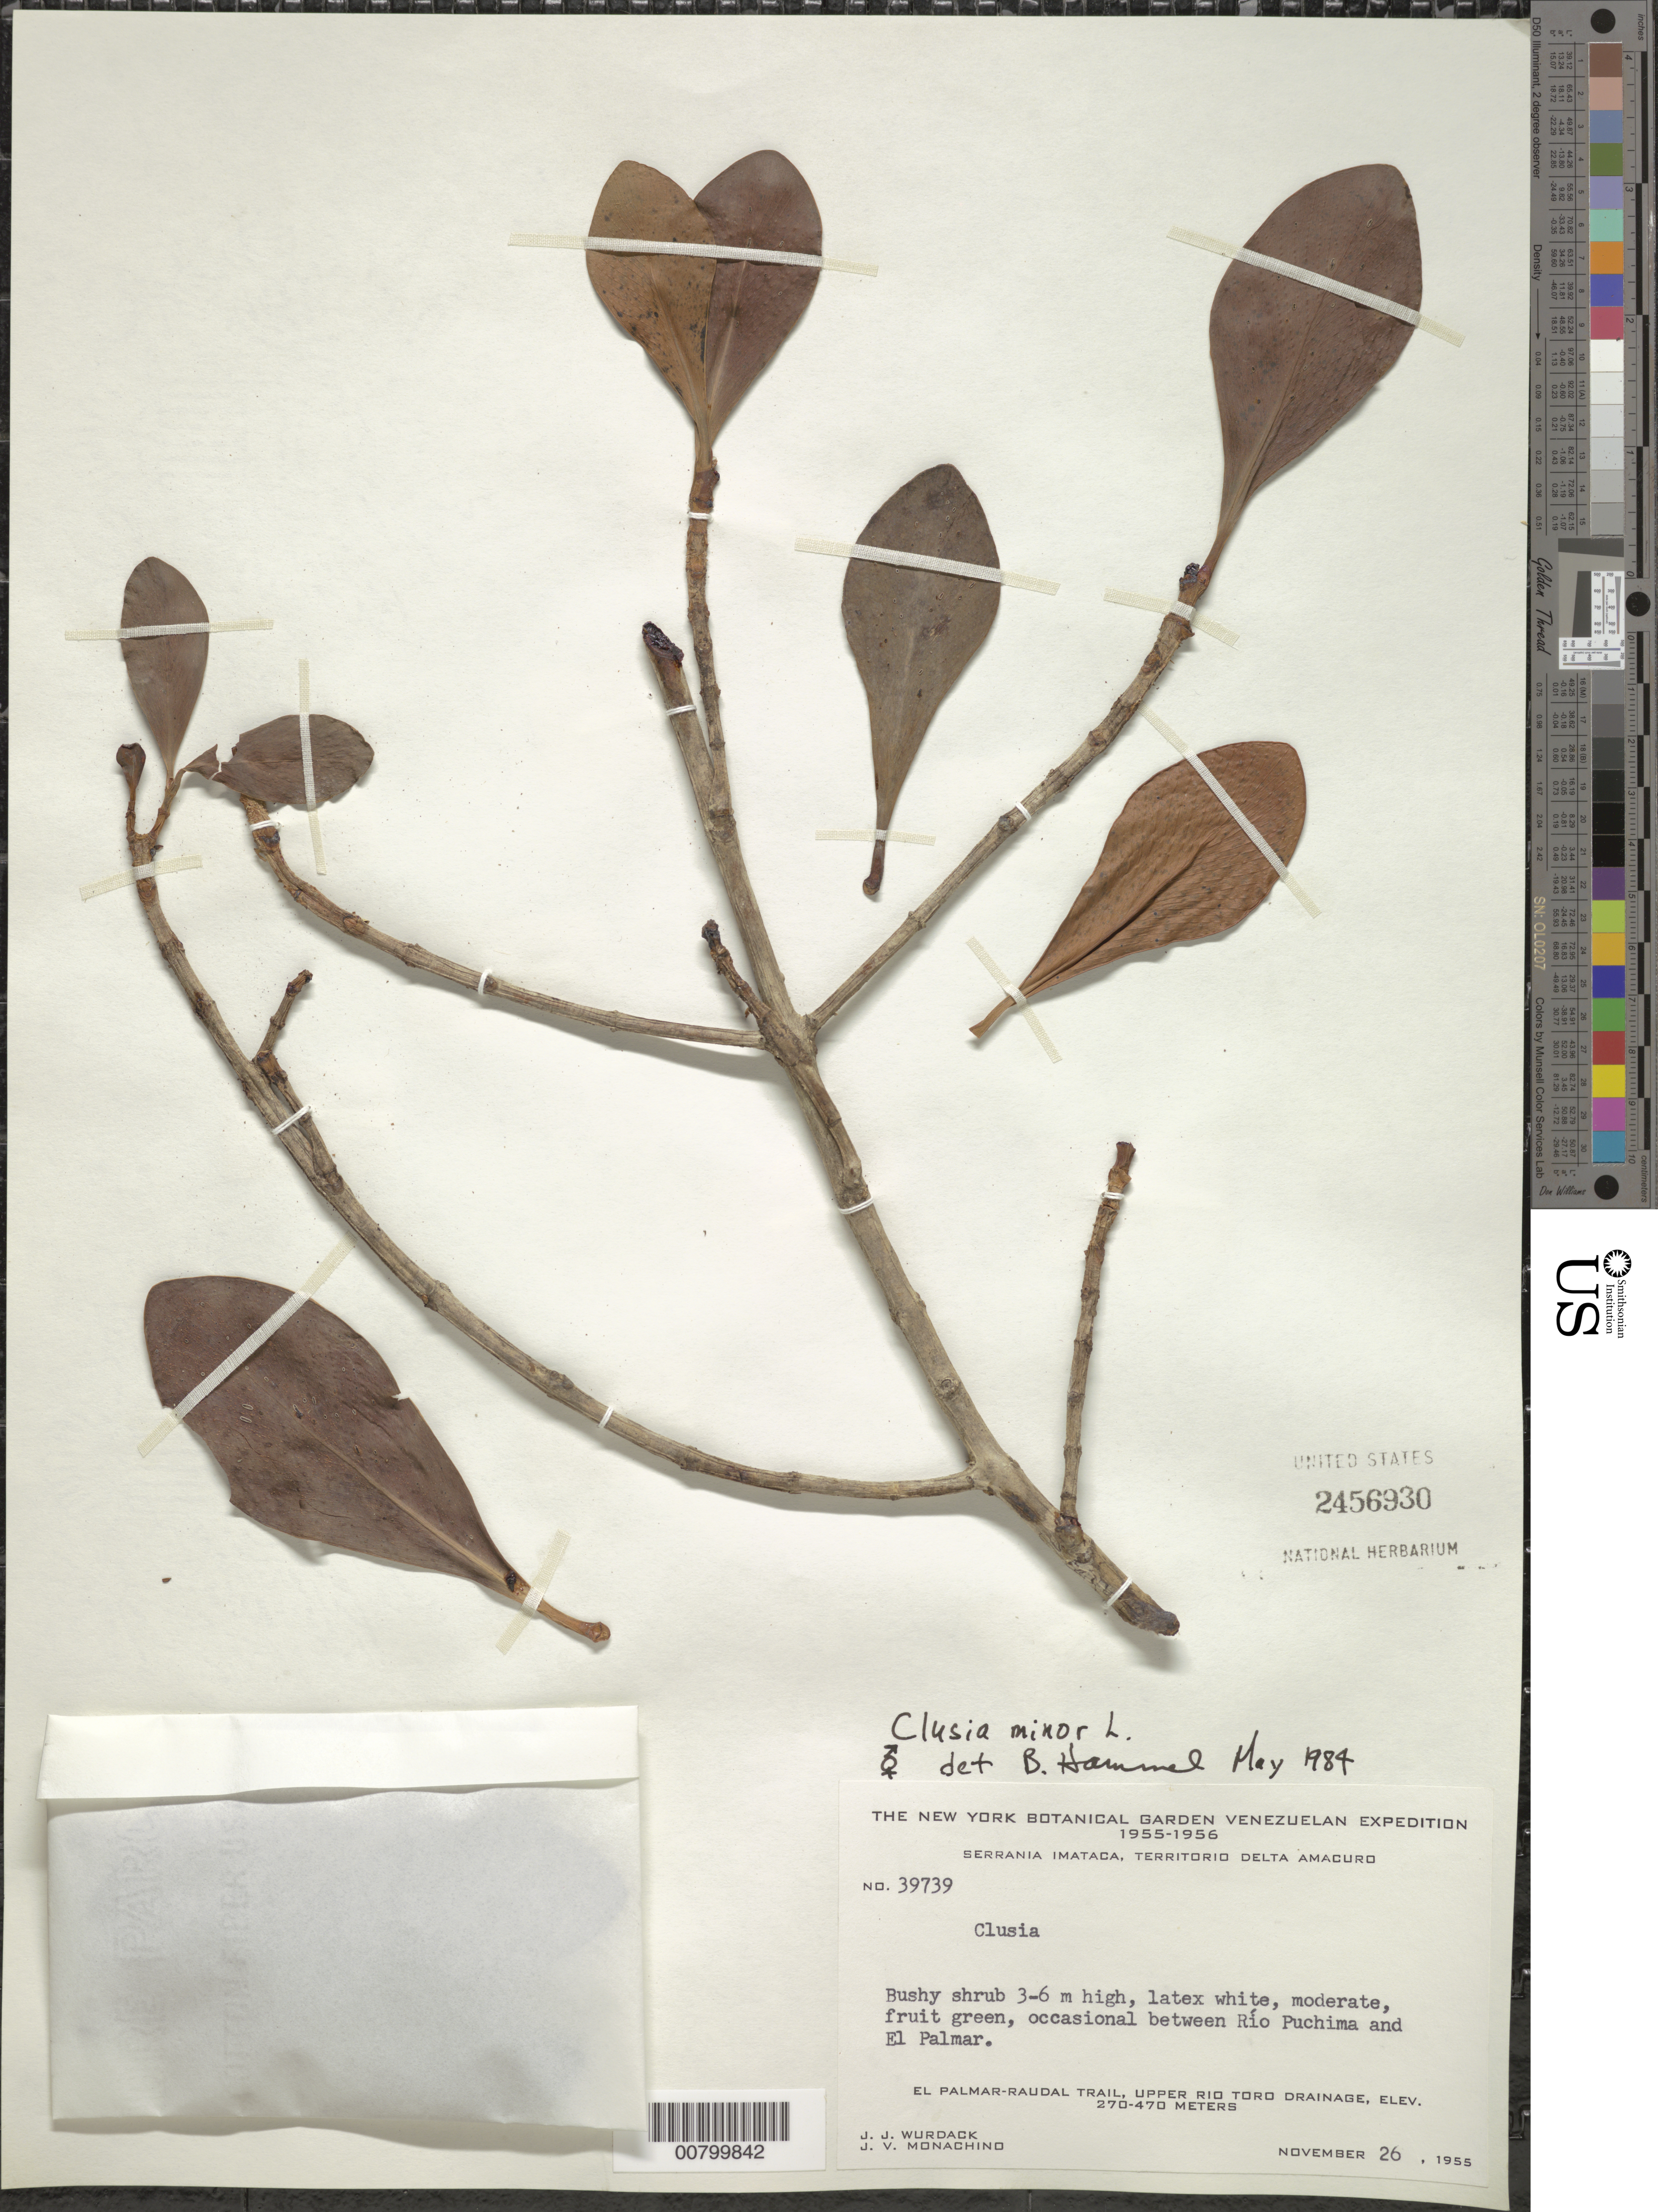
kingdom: Plantae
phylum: Tracheophyta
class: Magnoliopsida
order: Malpighiales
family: Clusiaceae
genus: Clusia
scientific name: Clusia minor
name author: L.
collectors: J. J. Wurdack & J. V. Monachino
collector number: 39739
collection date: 1955-11-26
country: Venezuela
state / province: Delta Amacuro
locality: Serrania Imataca, occasional between Río Puchima and El Palmar. El Palmar-Raudal Trail, upper Rio Toro Drainage.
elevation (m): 270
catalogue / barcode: US 2456930